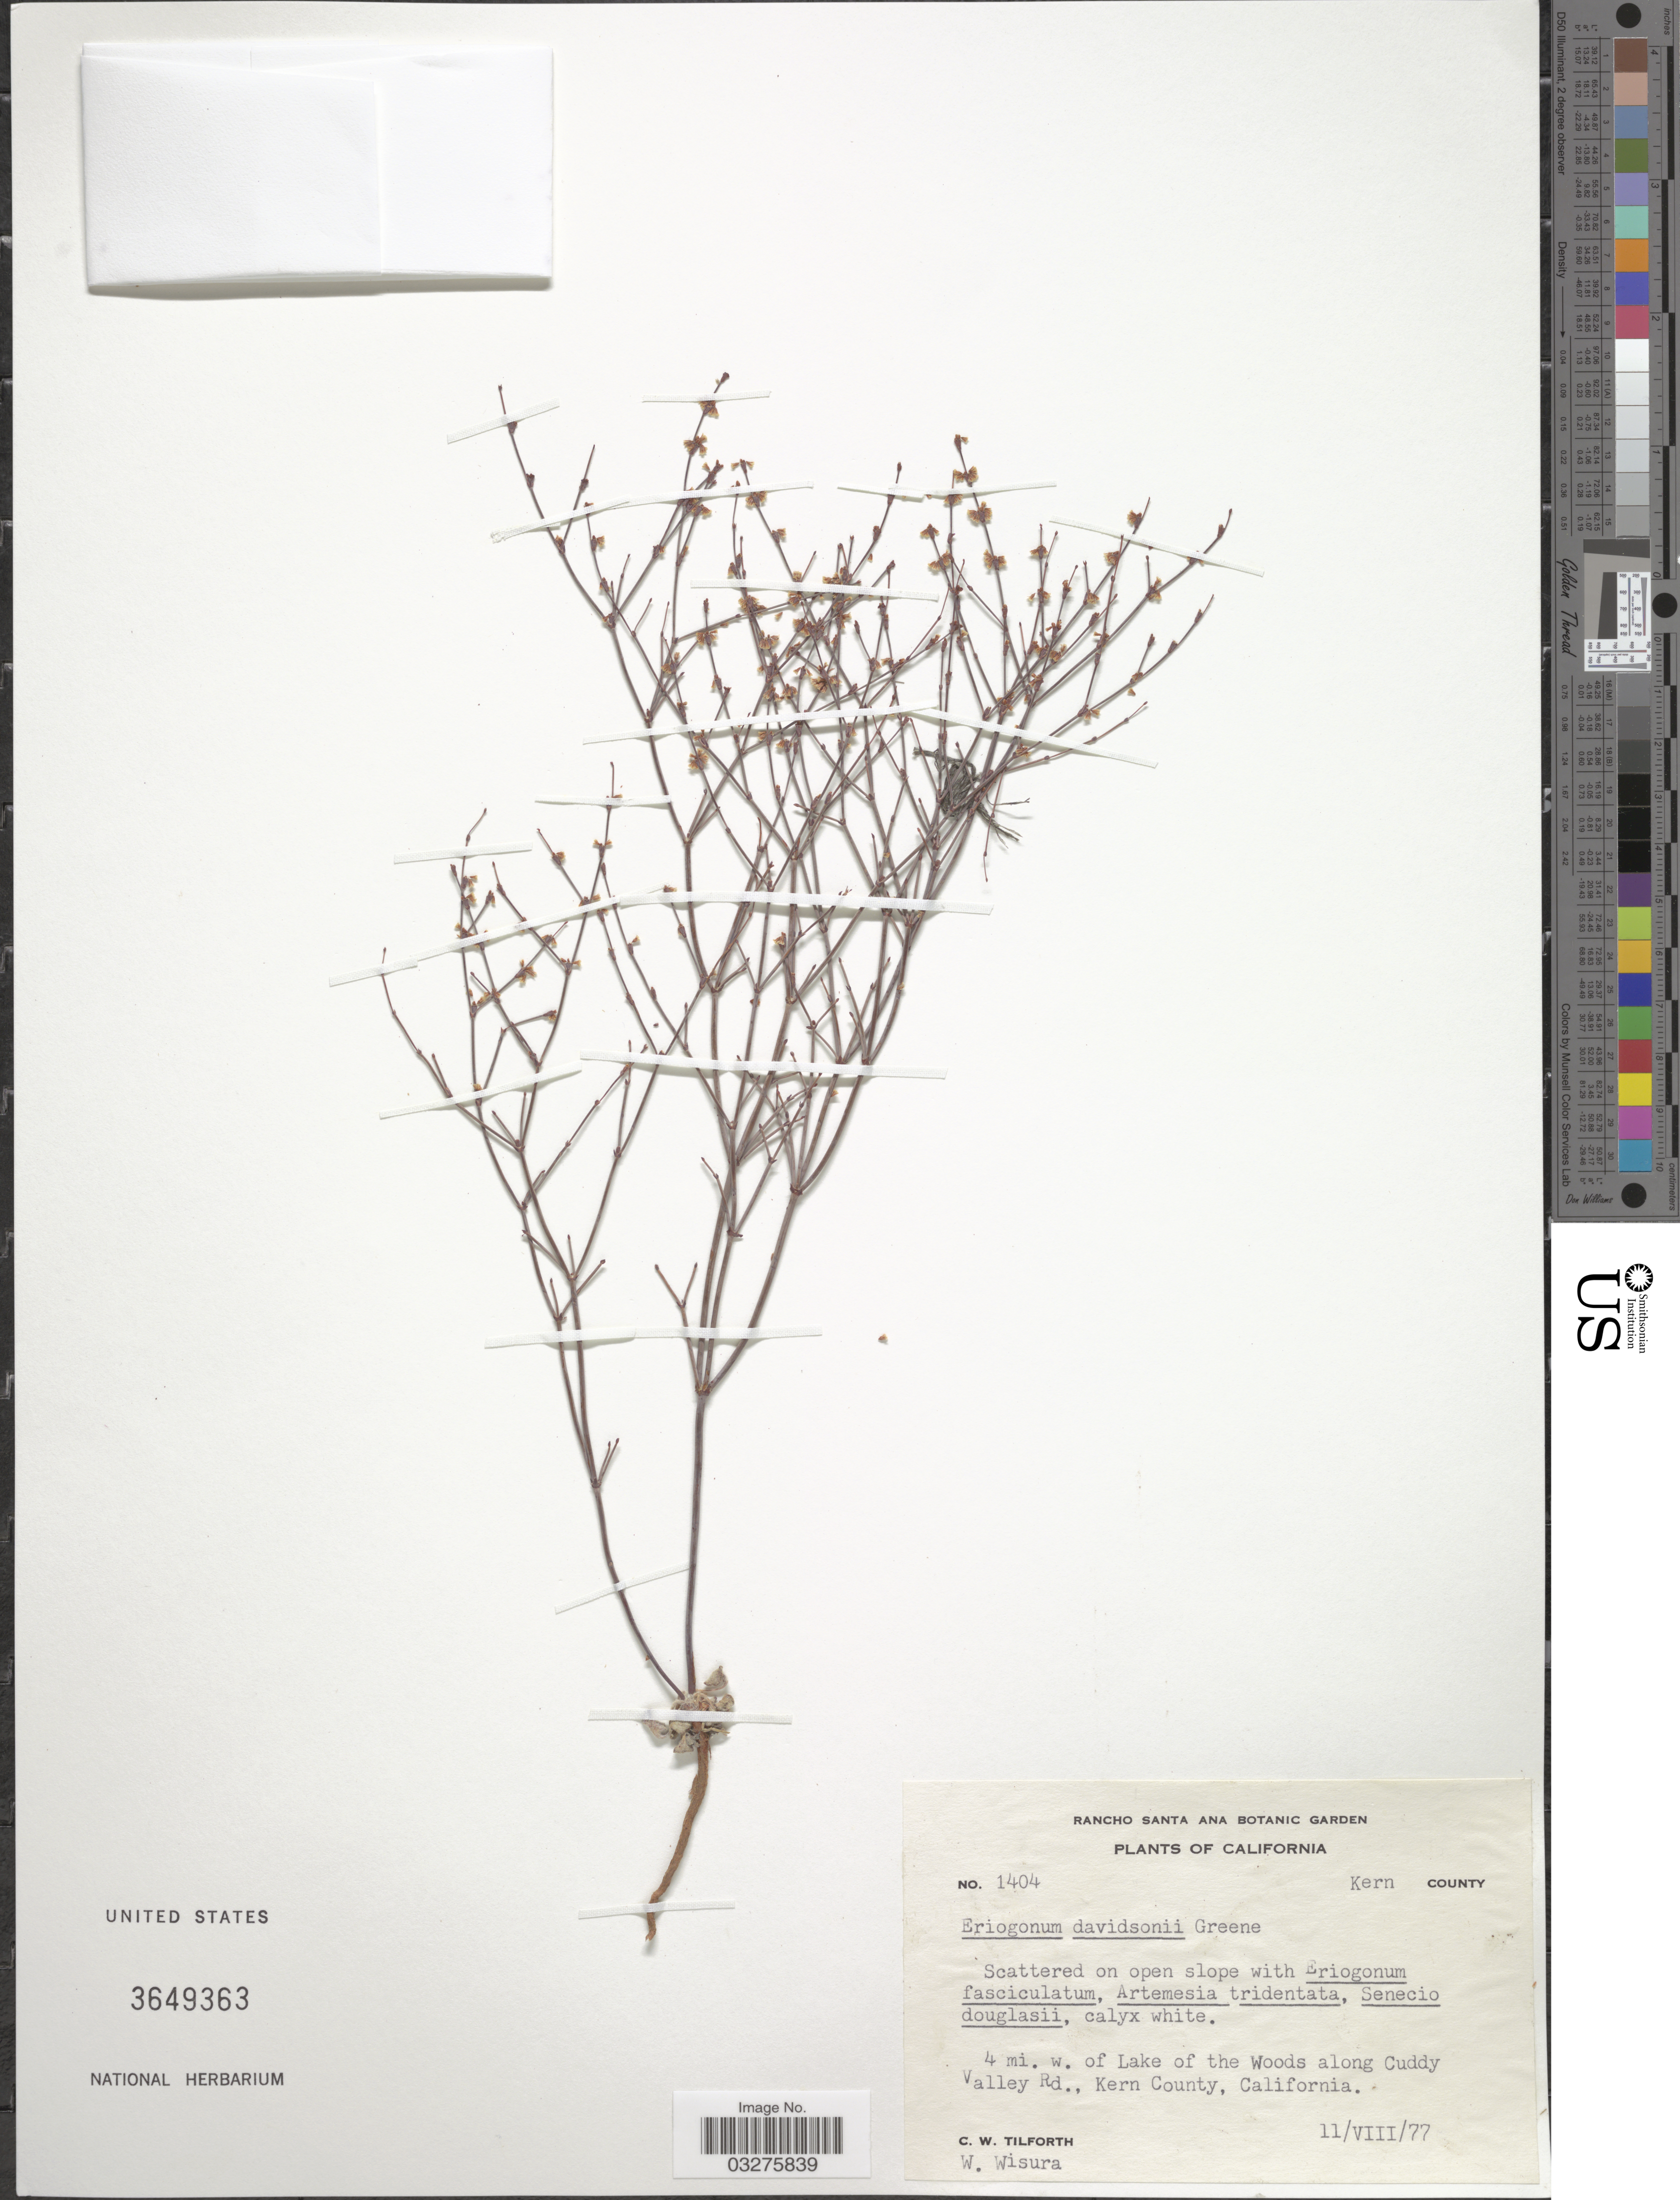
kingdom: Plantae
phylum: Tracheophyta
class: Magnoliopsida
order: Caryophyllales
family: Polygonaceae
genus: Eriogonum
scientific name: Eriogonum davidsonii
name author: Greene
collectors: C. Tilforth & W. Wisura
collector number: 1404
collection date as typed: Transcribed d/m/y: 11/8/77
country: United States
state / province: California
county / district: Kern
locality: Kern County. 4 mi. w. of Lake of the Woods along Cuddy Valley Rd., Kern County.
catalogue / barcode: US 3649363